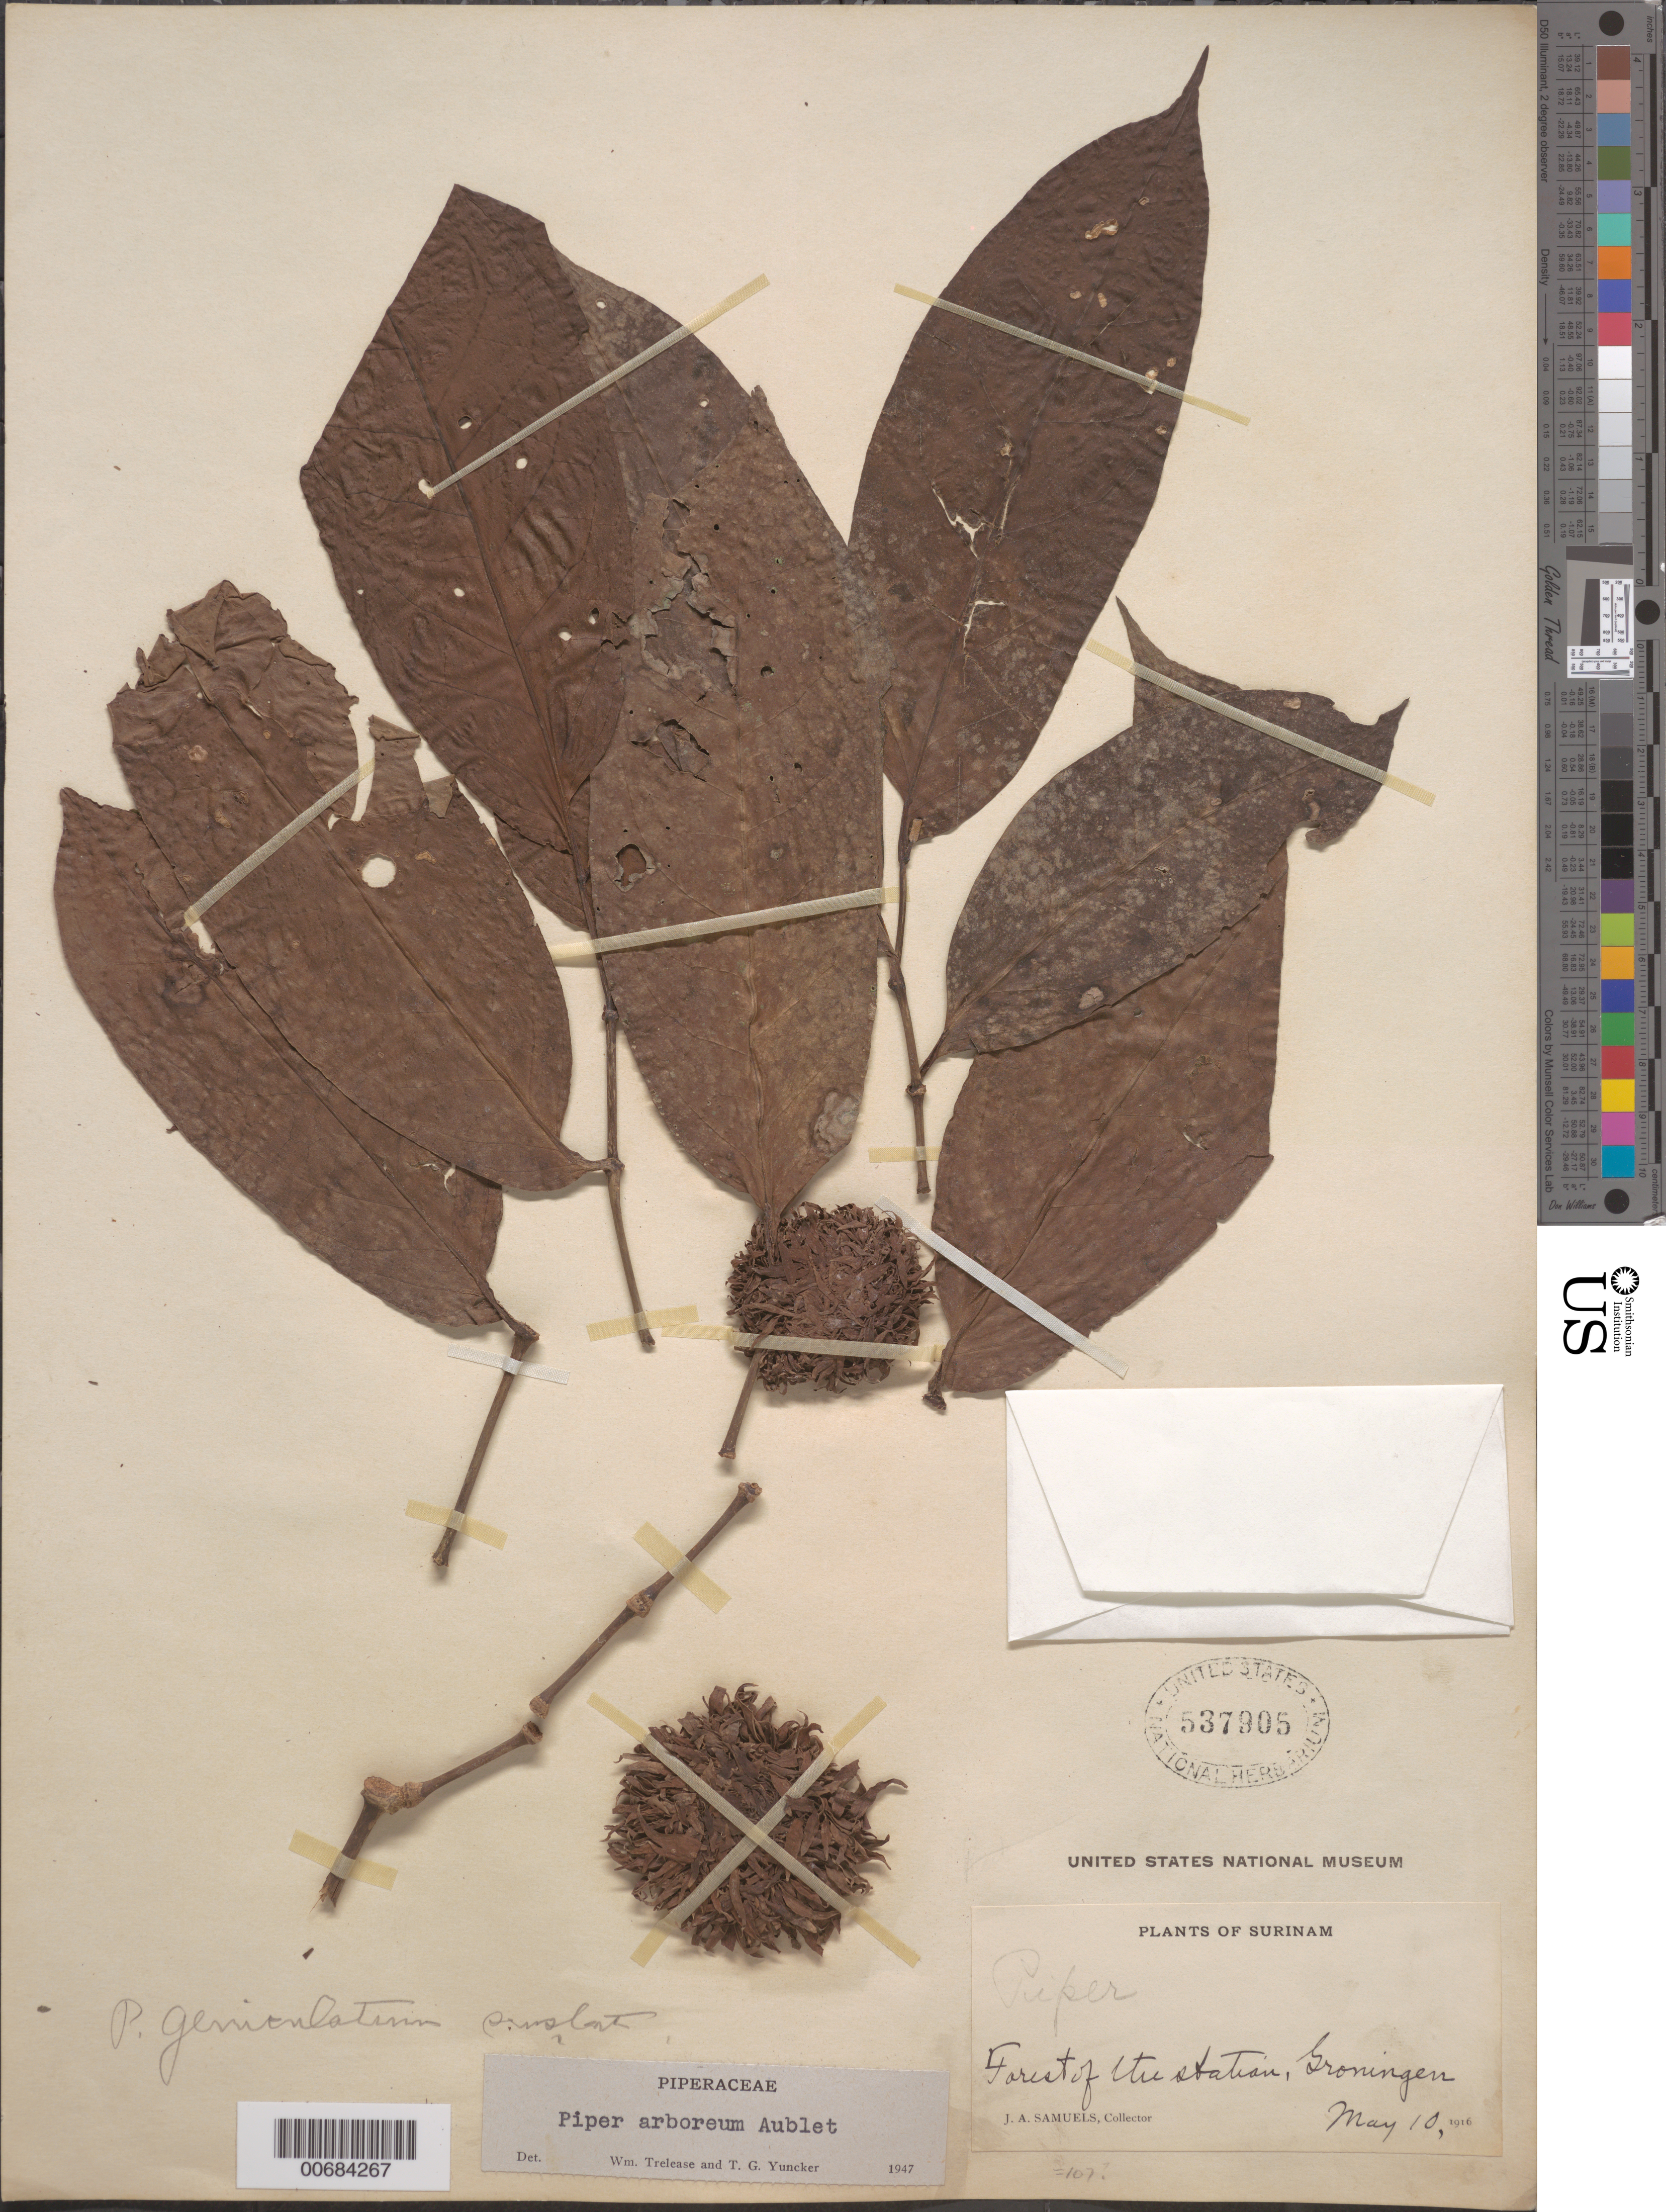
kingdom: Plantae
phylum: Tracheophyta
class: Magnoliopsida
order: Piperales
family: Piperaceae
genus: Piper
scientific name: Piper arboreum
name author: Aubl.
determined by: Trelease, W.; Yuncker, T. G.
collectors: J. A. Samuels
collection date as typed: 10-May-16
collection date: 1916-05-10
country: Suriname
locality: Groningen, Forest station of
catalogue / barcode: US 537905